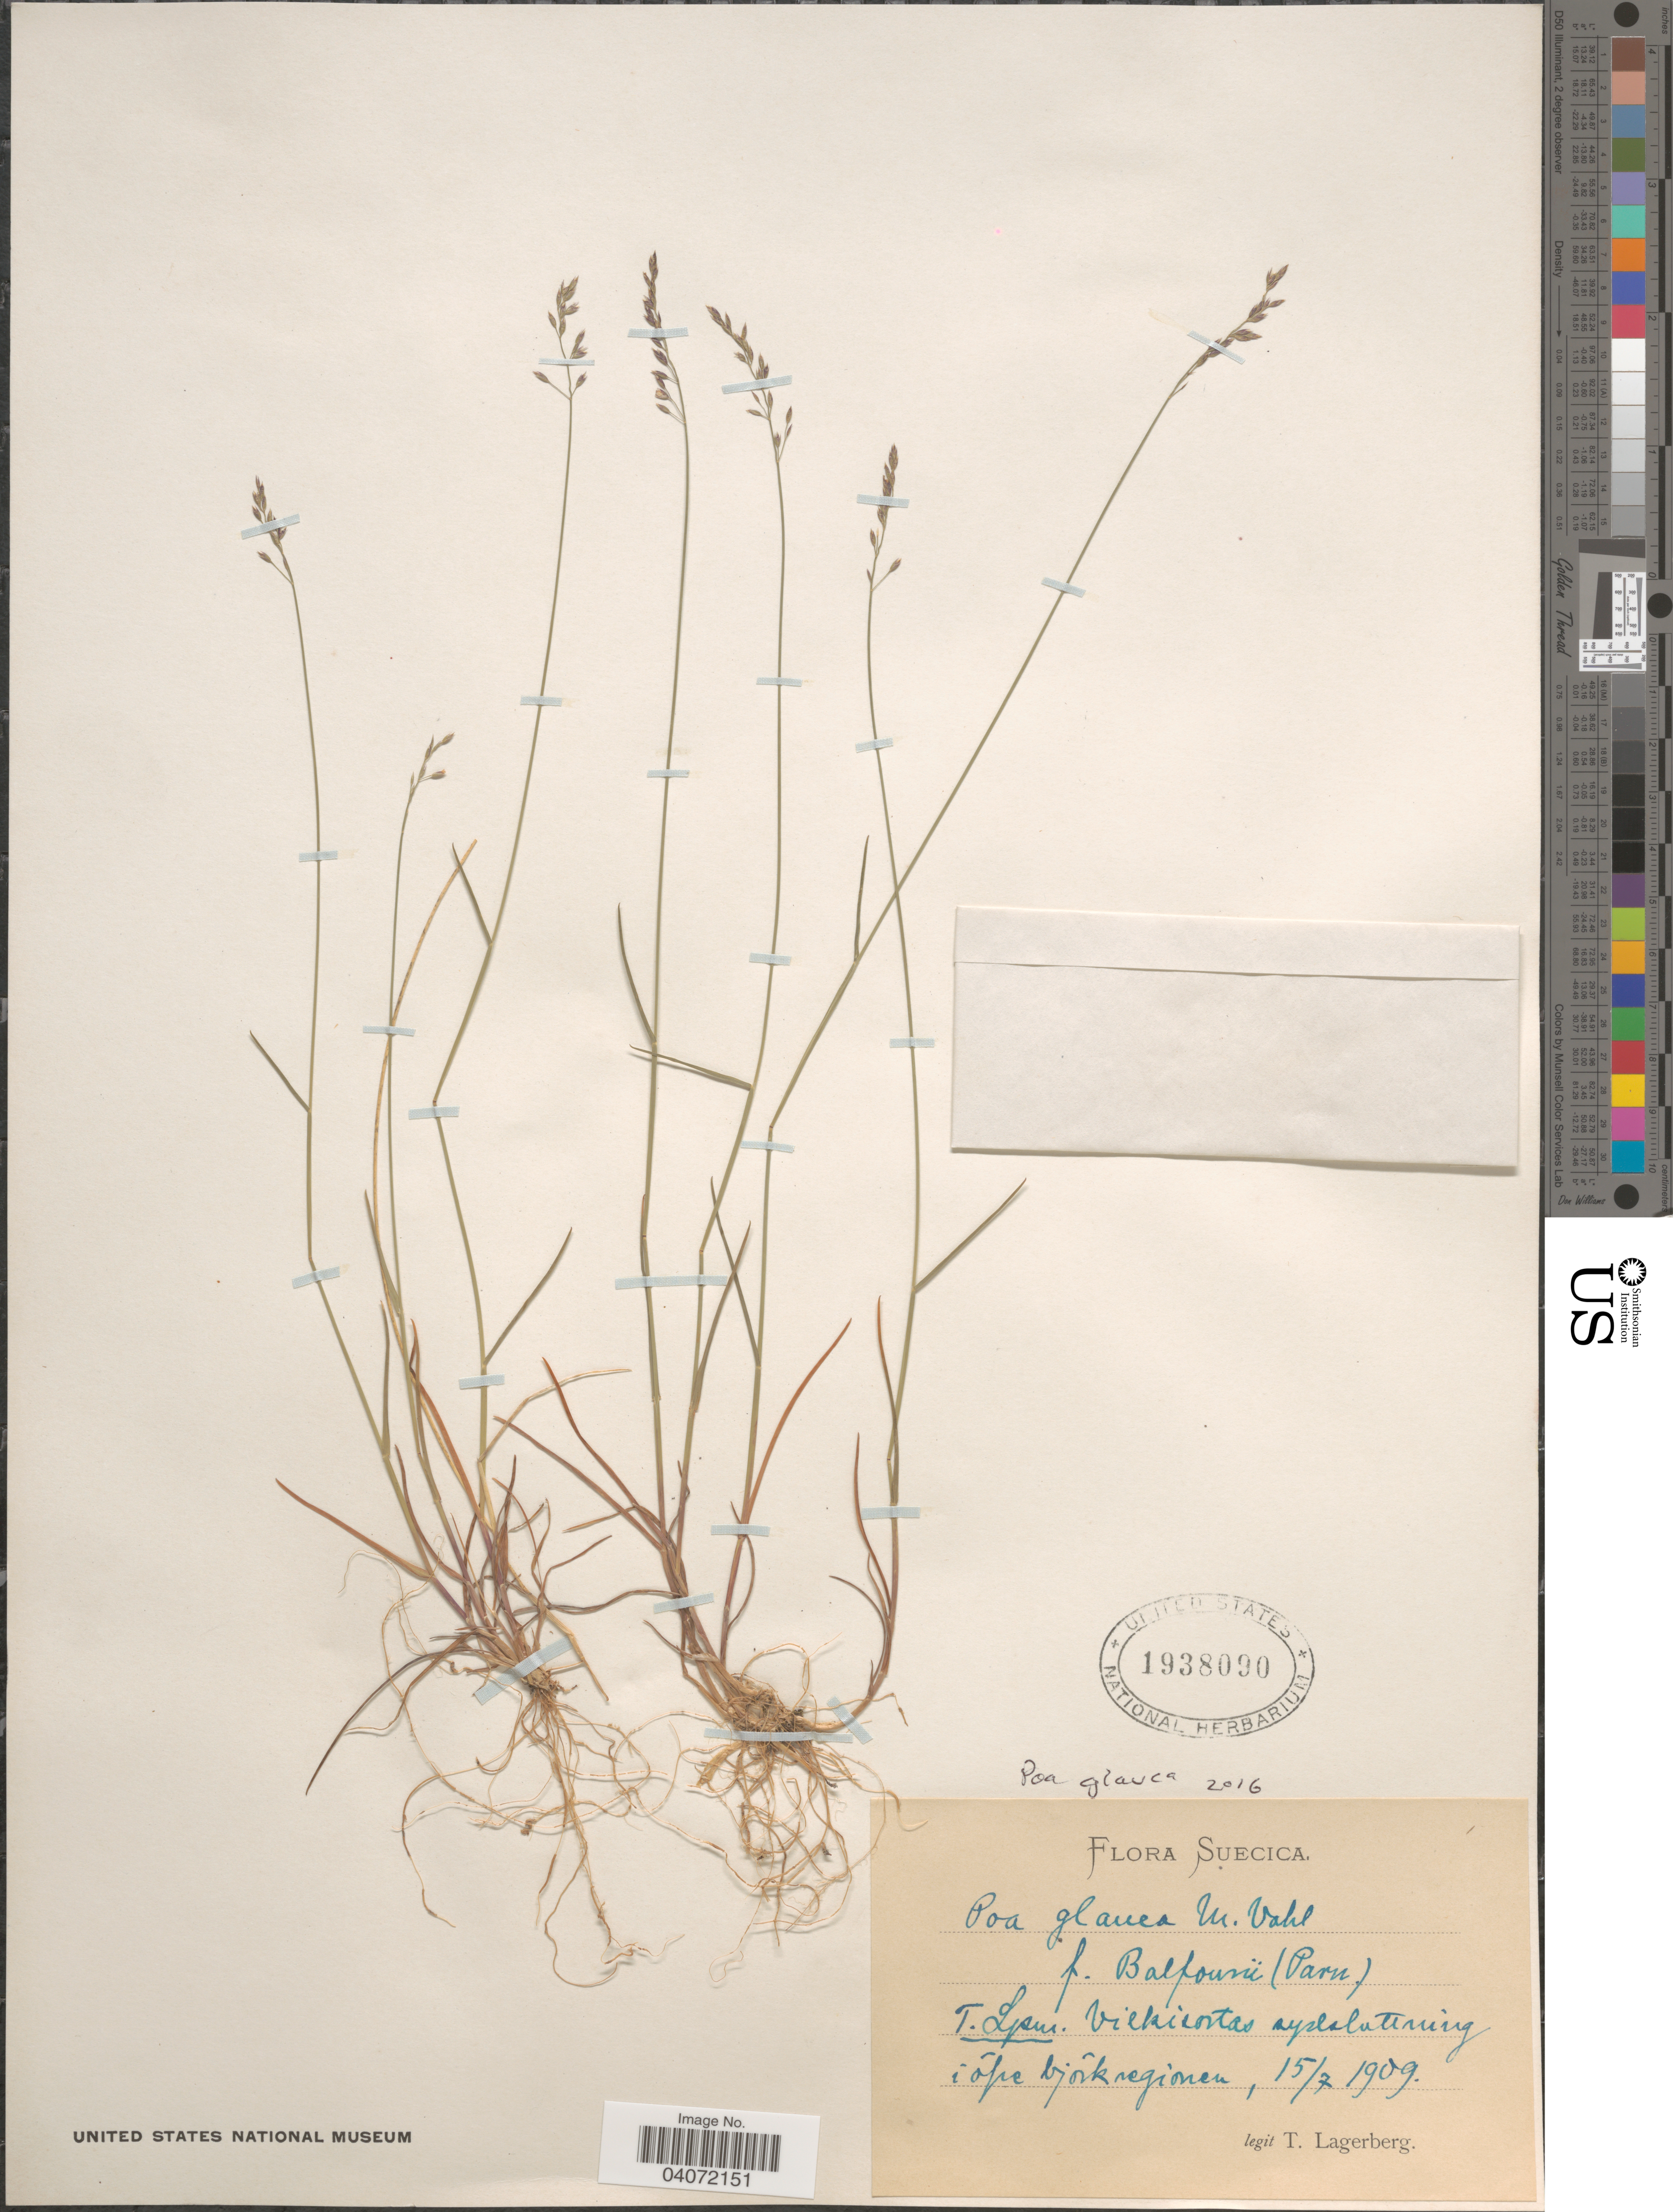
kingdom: Plantae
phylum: Tracheophyta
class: Liliopsida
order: Poales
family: Poaceae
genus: Poa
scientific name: Poa glauca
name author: Vahl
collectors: T. Lagerberg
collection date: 1909-07-15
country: Sweden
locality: Suecica. T. Lpm. Vilkisontas syslaluttning i ope bjorkregionen. [interpreted]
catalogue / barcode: US 1938090